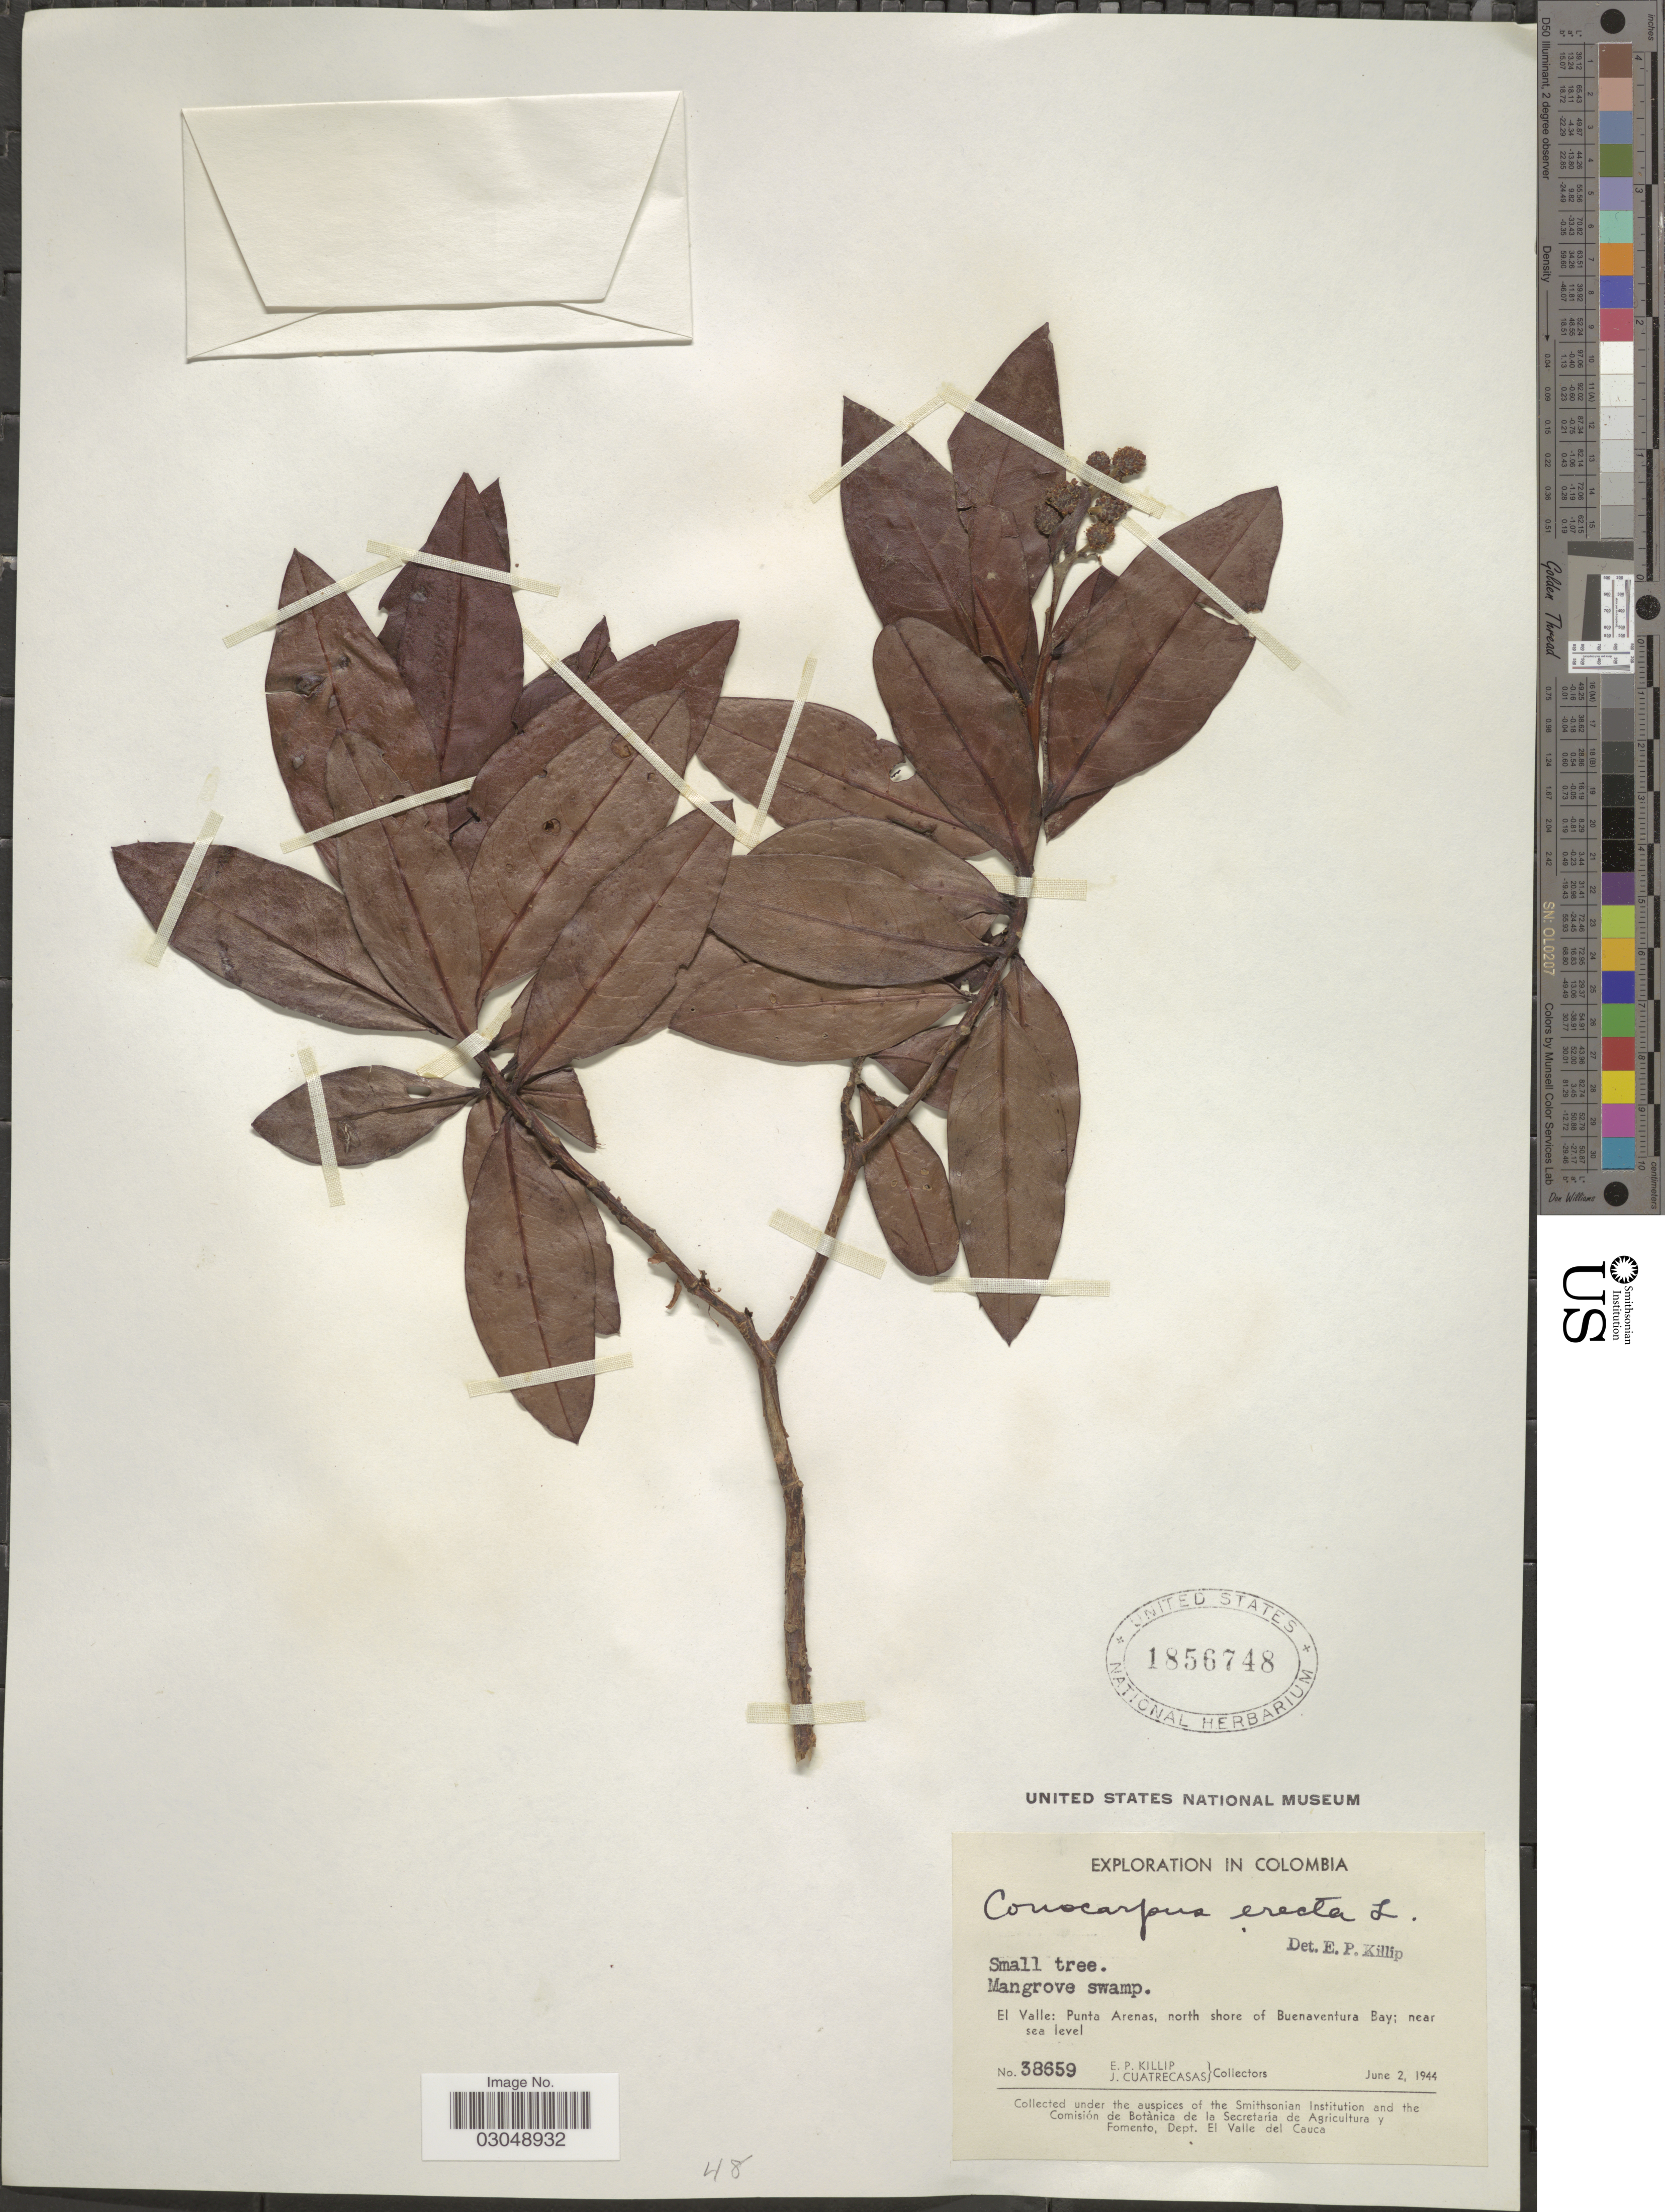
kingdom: Plantae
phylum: Tracheophyta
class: Magnoliopsida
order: Myrtales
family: Combretaceae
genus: Conocarpus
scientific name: Conocarpus erectus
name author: L.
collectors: E. P. Killip & J. Cuatrecasas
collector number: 38659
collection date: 1944-06-02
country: Colombia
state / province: Valle del Cauca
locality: El Valle: Punta Arenas, north shore of Buenaventura Bay.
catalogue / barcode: US 1856748